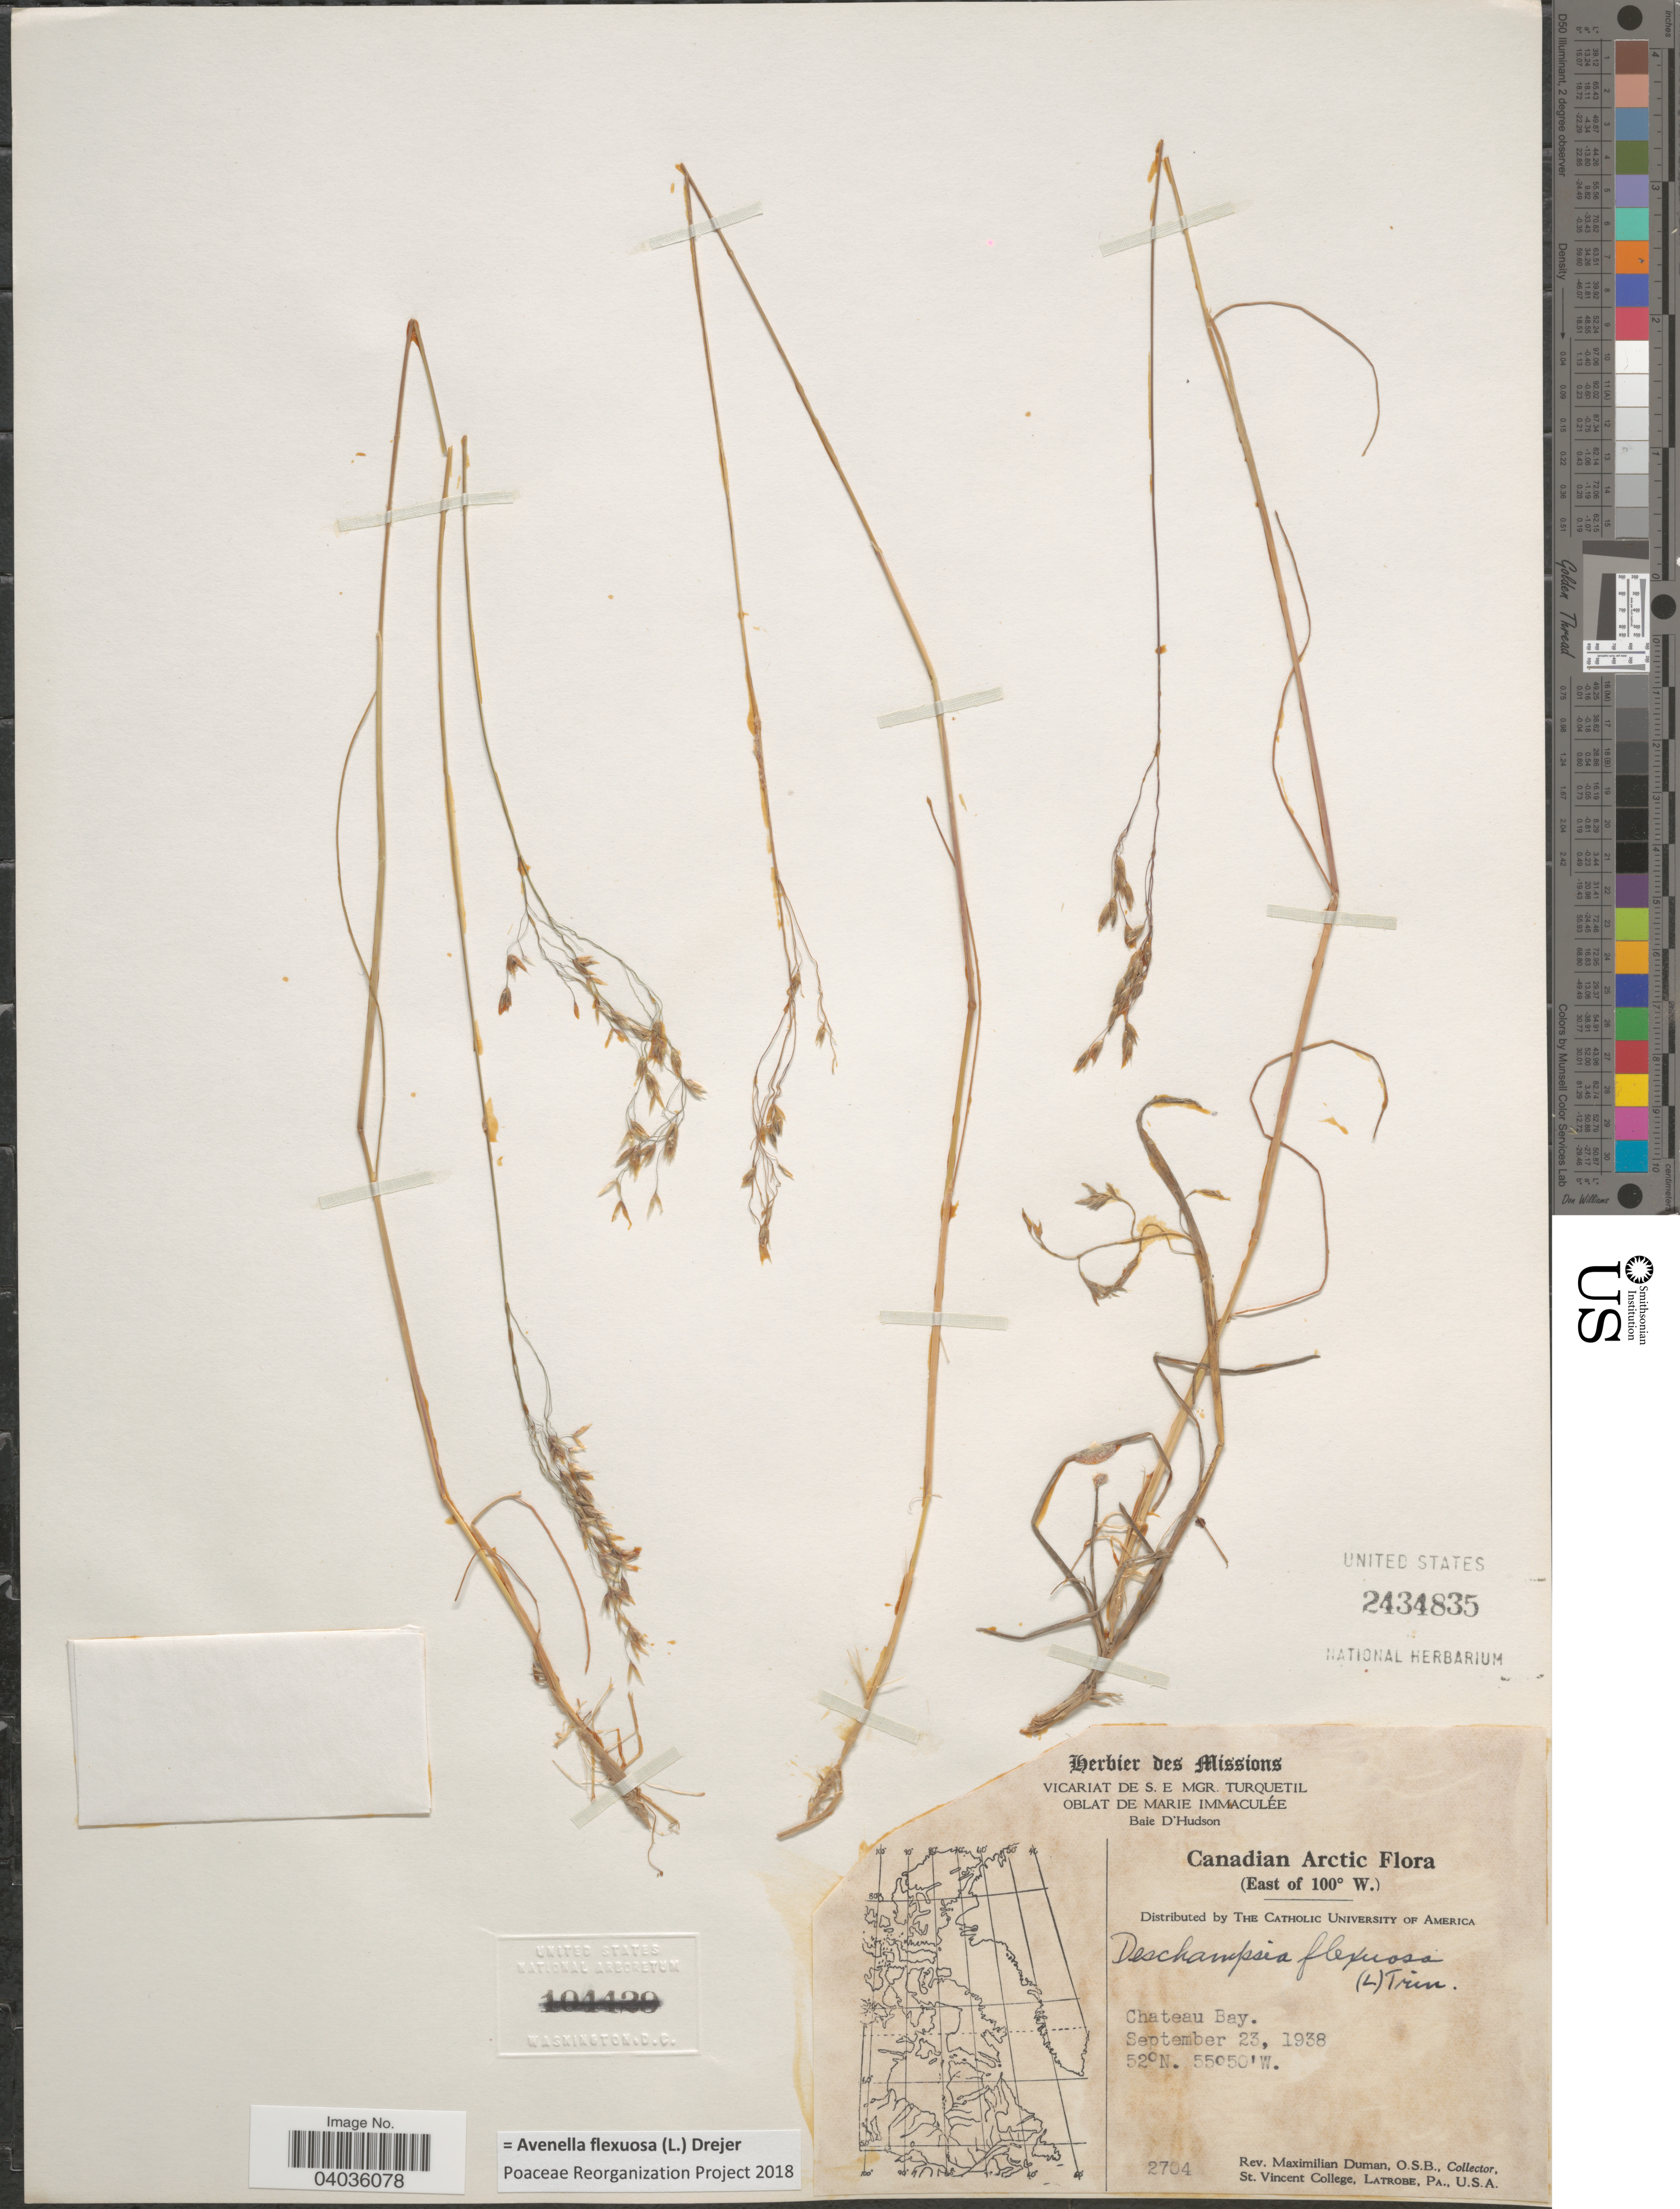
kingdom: Plantae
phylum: Tracheophyta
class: Liliopsida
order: Poales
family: Poaceae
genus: Avenella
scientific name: Avenella flexuosa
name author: (L.) Drejer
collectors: M. Duman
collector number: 2704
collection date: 1938-09-23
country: Canada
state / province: Newfoundland and Labrador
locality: Canadian Arctic (East of 100° W.) Chateau Bay.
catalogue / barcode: US 2434835